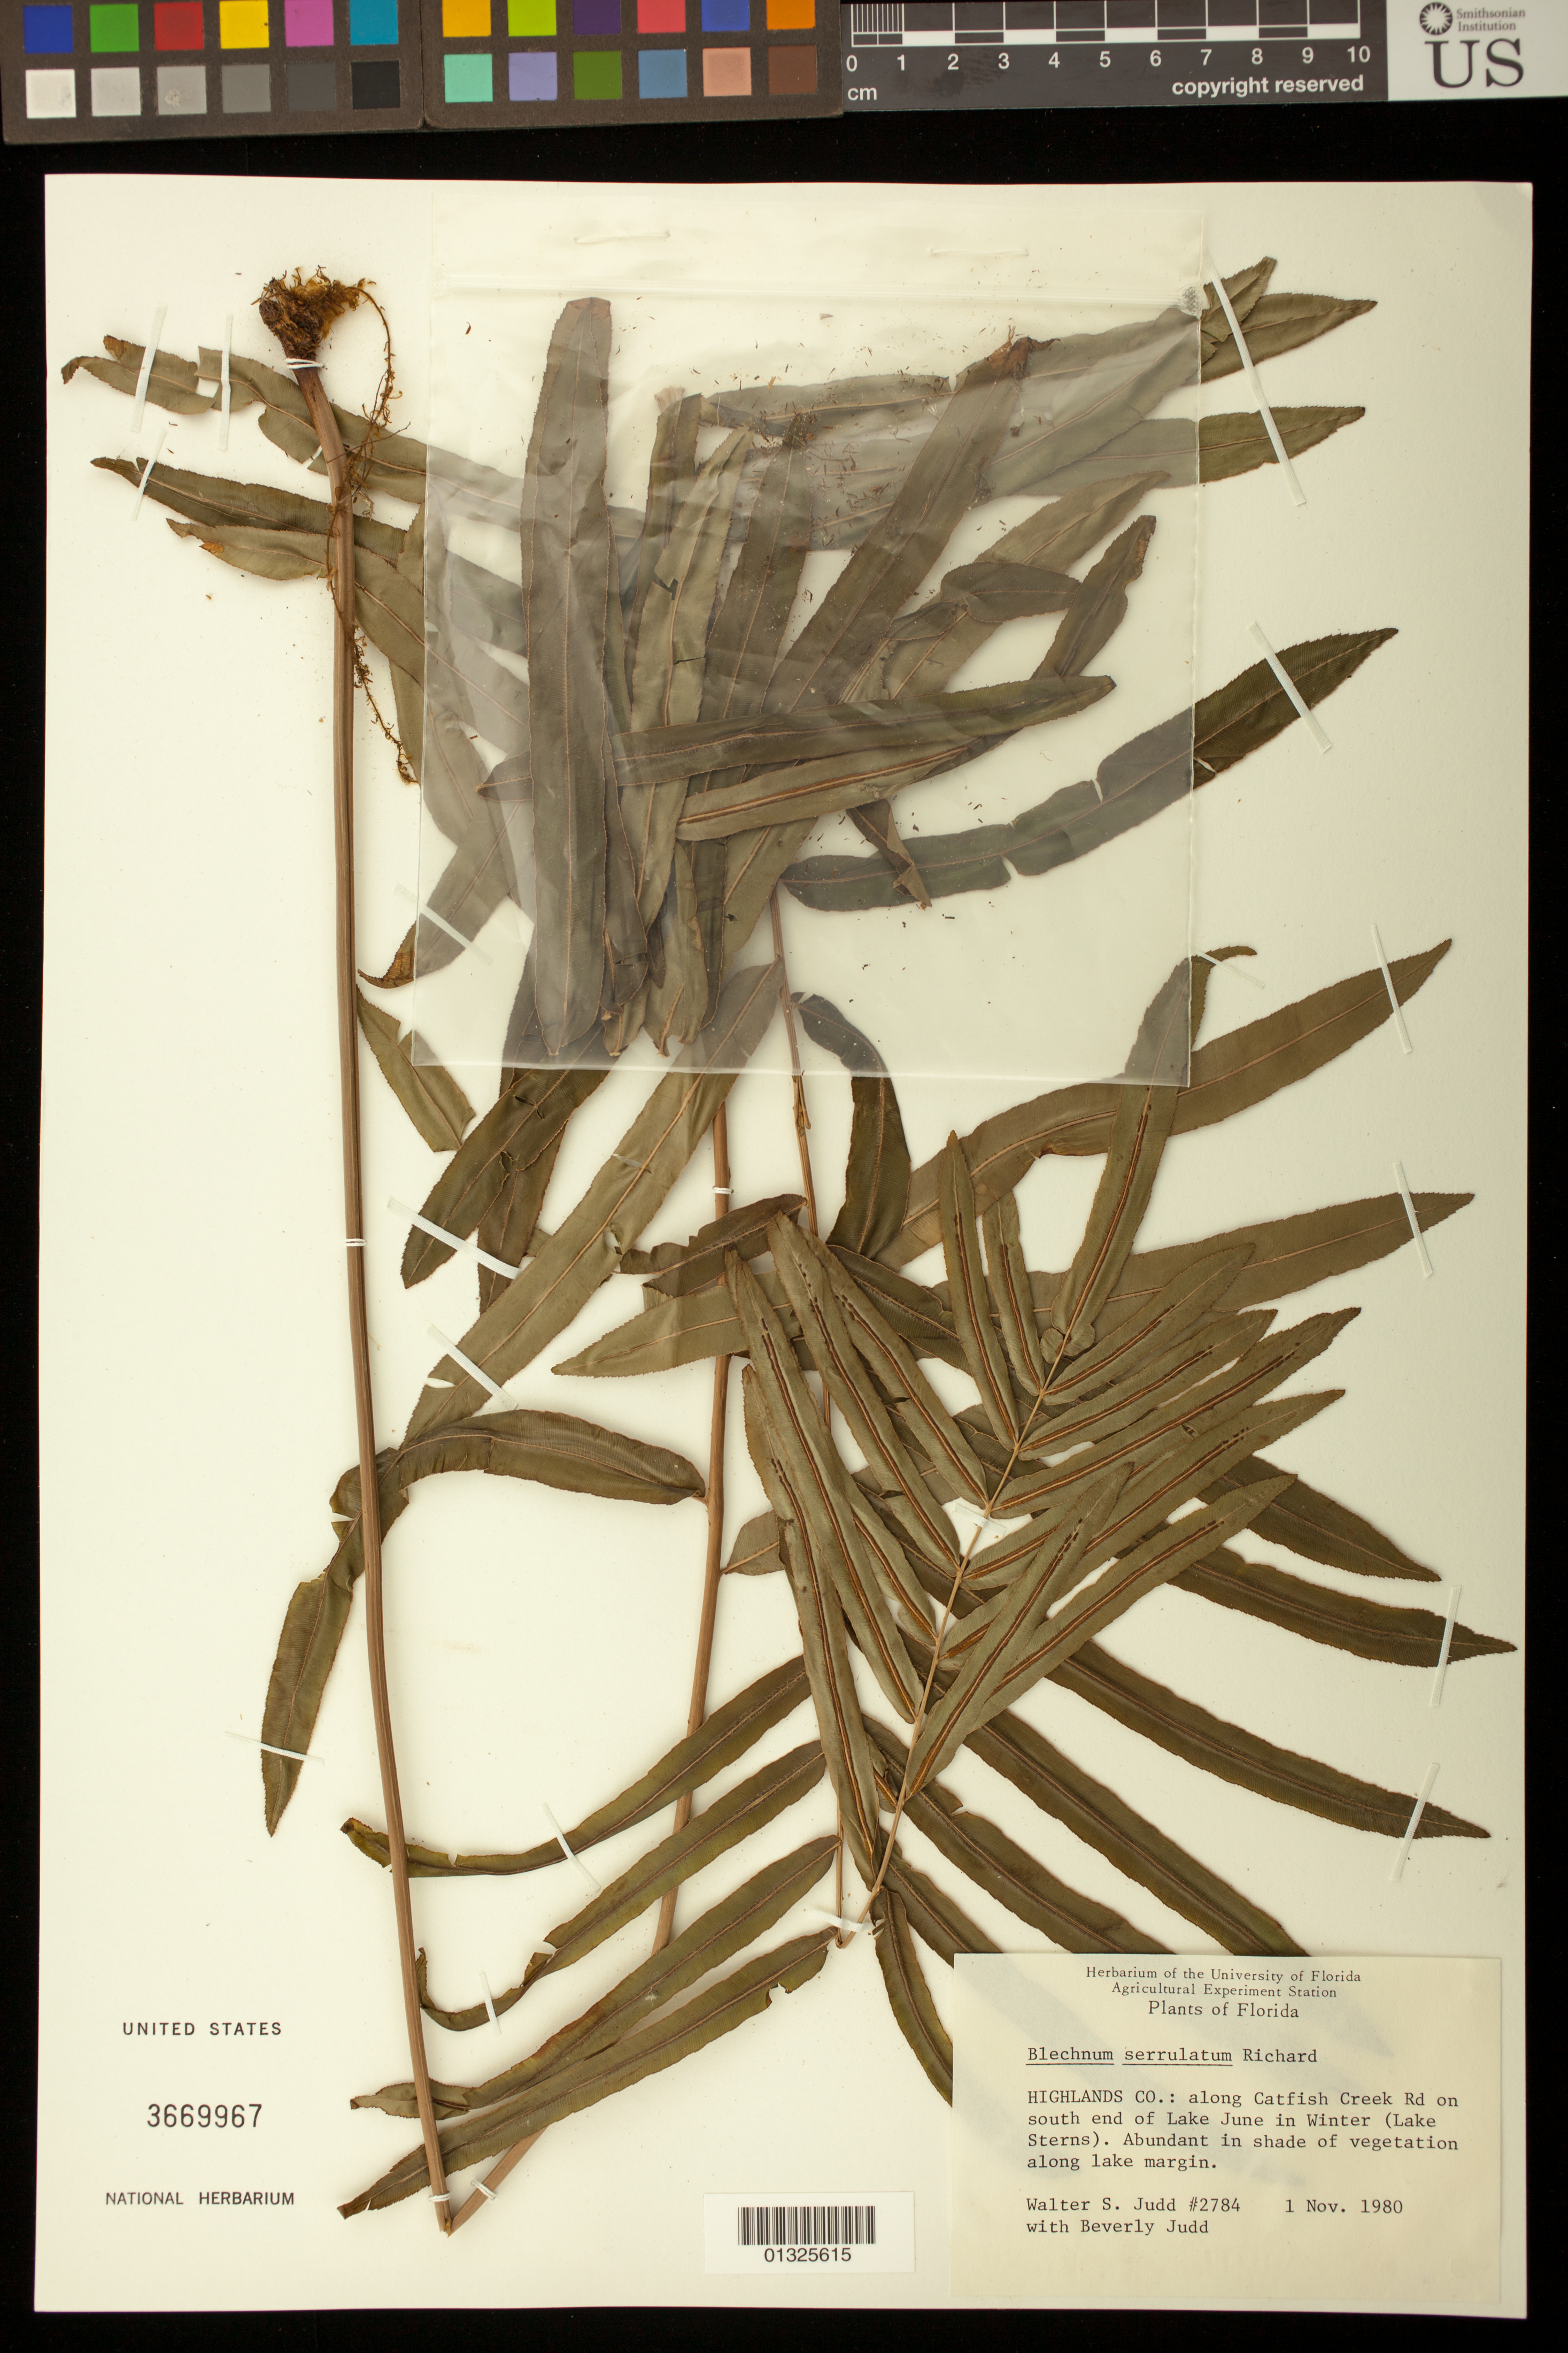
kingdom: Plantae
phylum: Tracheophyta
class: Polypodiopsida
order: Polypodiales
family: Blechnaceae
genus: Telmatoblechnum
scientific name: Telmatoblechnum serrulatum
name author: (Rich.) Perrie et al.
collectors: W. S. Judd & B. Judd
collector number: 2784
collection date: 1980-11-01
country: United States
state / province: Florida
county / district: Highlands County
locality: along Catfish Creek Rd. on south end of Lake June in Winter (Lake Sterns).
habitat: in shade of vegetation along lake margin.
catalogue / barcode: US 3669967